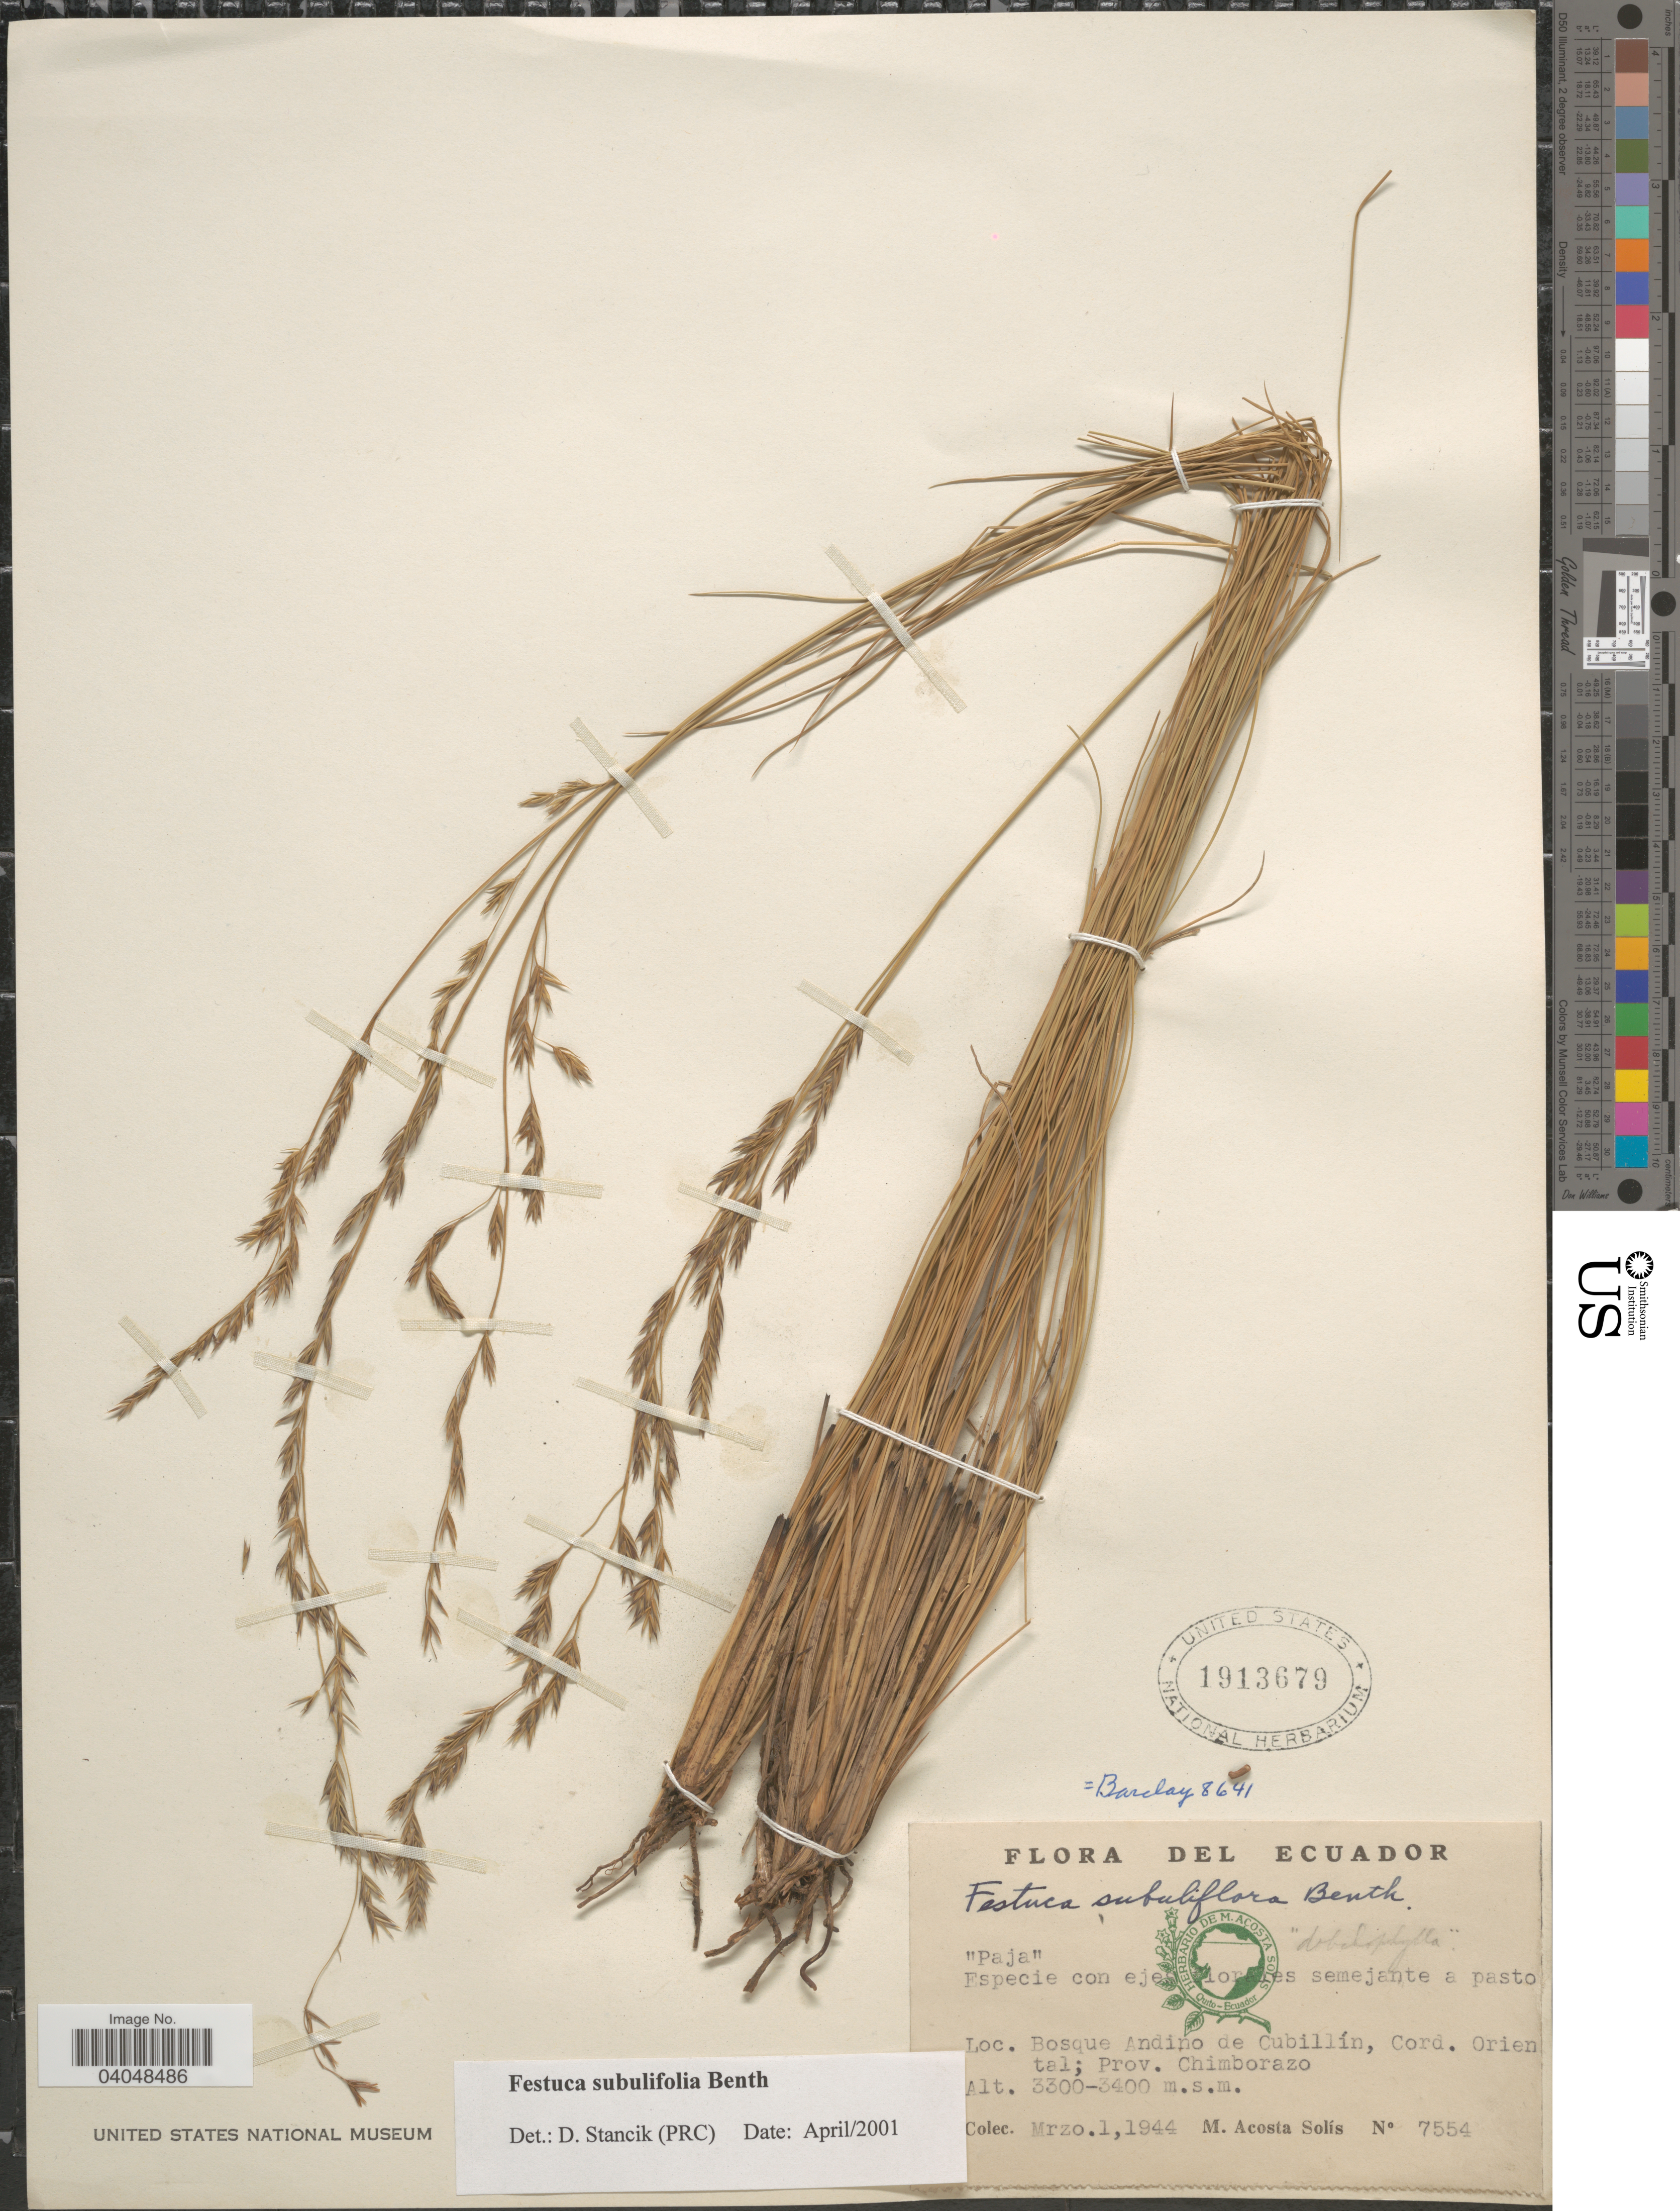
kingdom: Plantae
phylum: Tracheophyta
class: Liliopsida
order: Poales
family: Poaceae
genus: Festuca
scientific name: Festuca subulifolia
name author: Benth.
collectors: M. Acosta Solis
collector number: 7554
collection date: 1944-03-01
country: Ecuador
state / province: Chimborazo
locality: Bosque Andino de Cubillín, Cord. Oriental.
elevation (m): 3300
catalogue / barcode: US 1913679